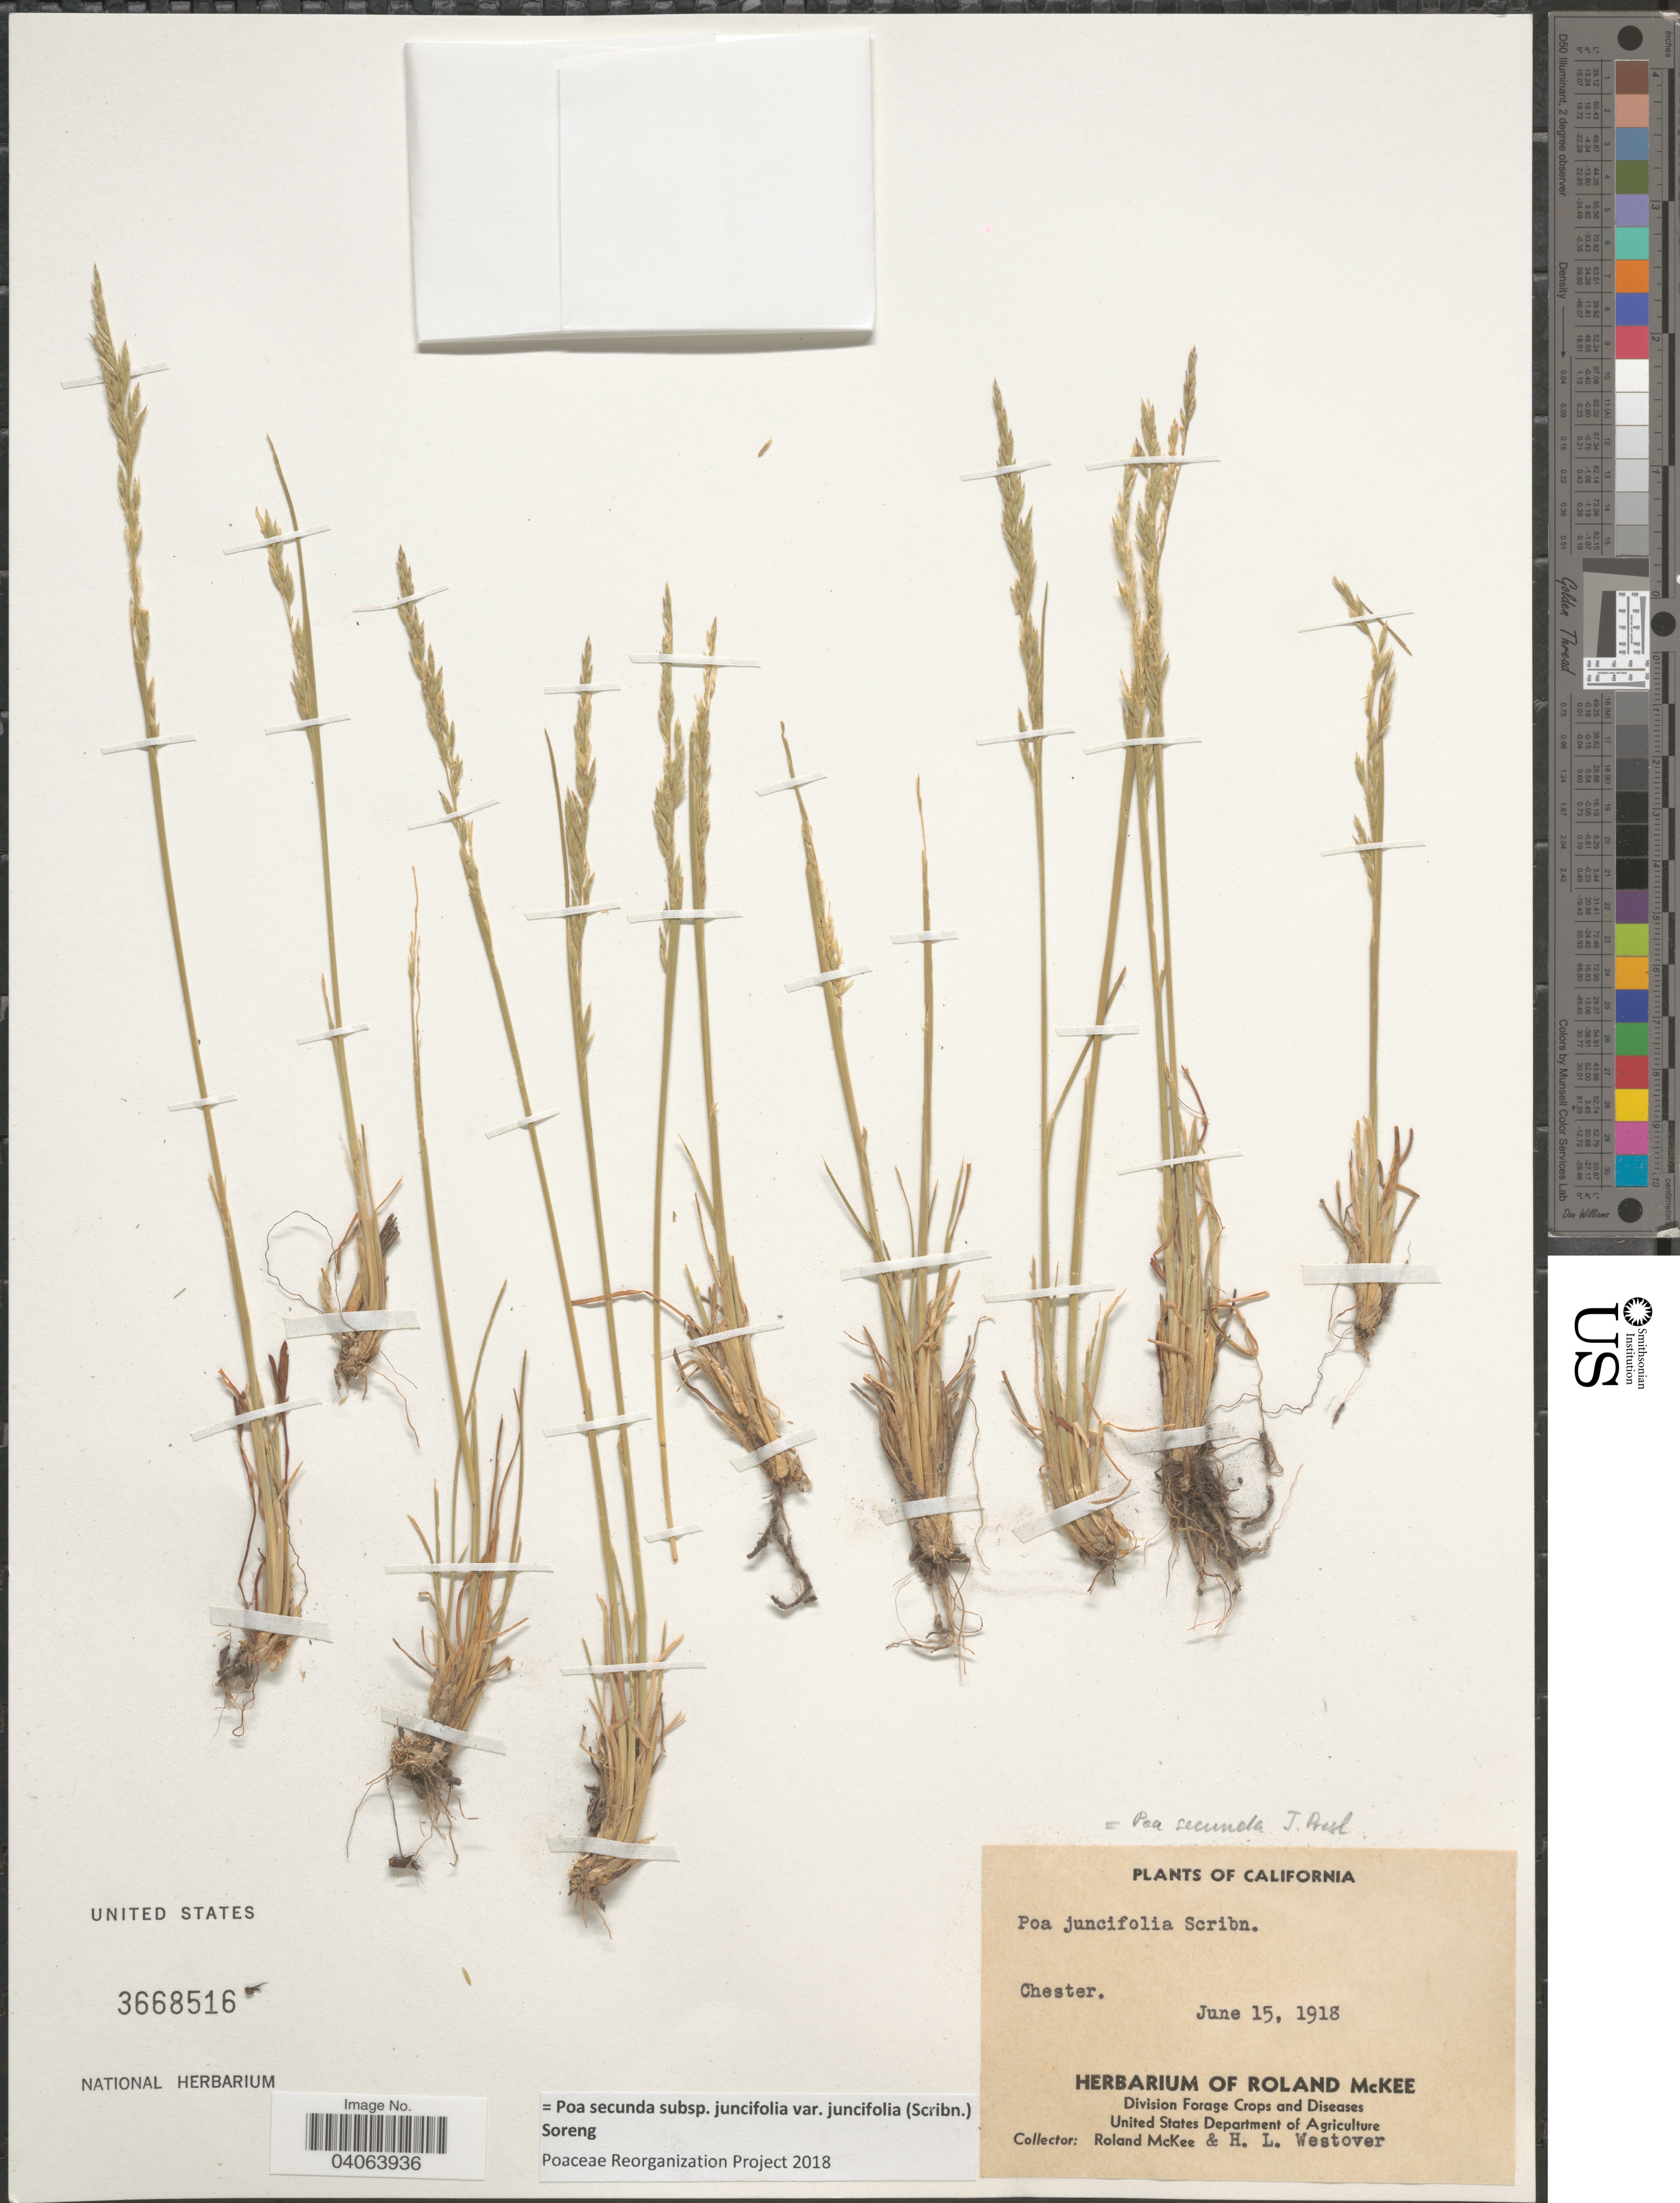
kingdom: Plantae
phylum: Tracheophyta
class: Liliopsida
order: Poales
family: Poaceae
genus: Poa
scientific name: Poa secunda subsp. juncifolia var. juncifolia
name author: (Scribn.) Soreng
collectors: R. Mckee & H. Westover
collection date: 1918-06-15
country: United States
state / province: California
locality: Chester.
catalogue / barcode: US 3668516